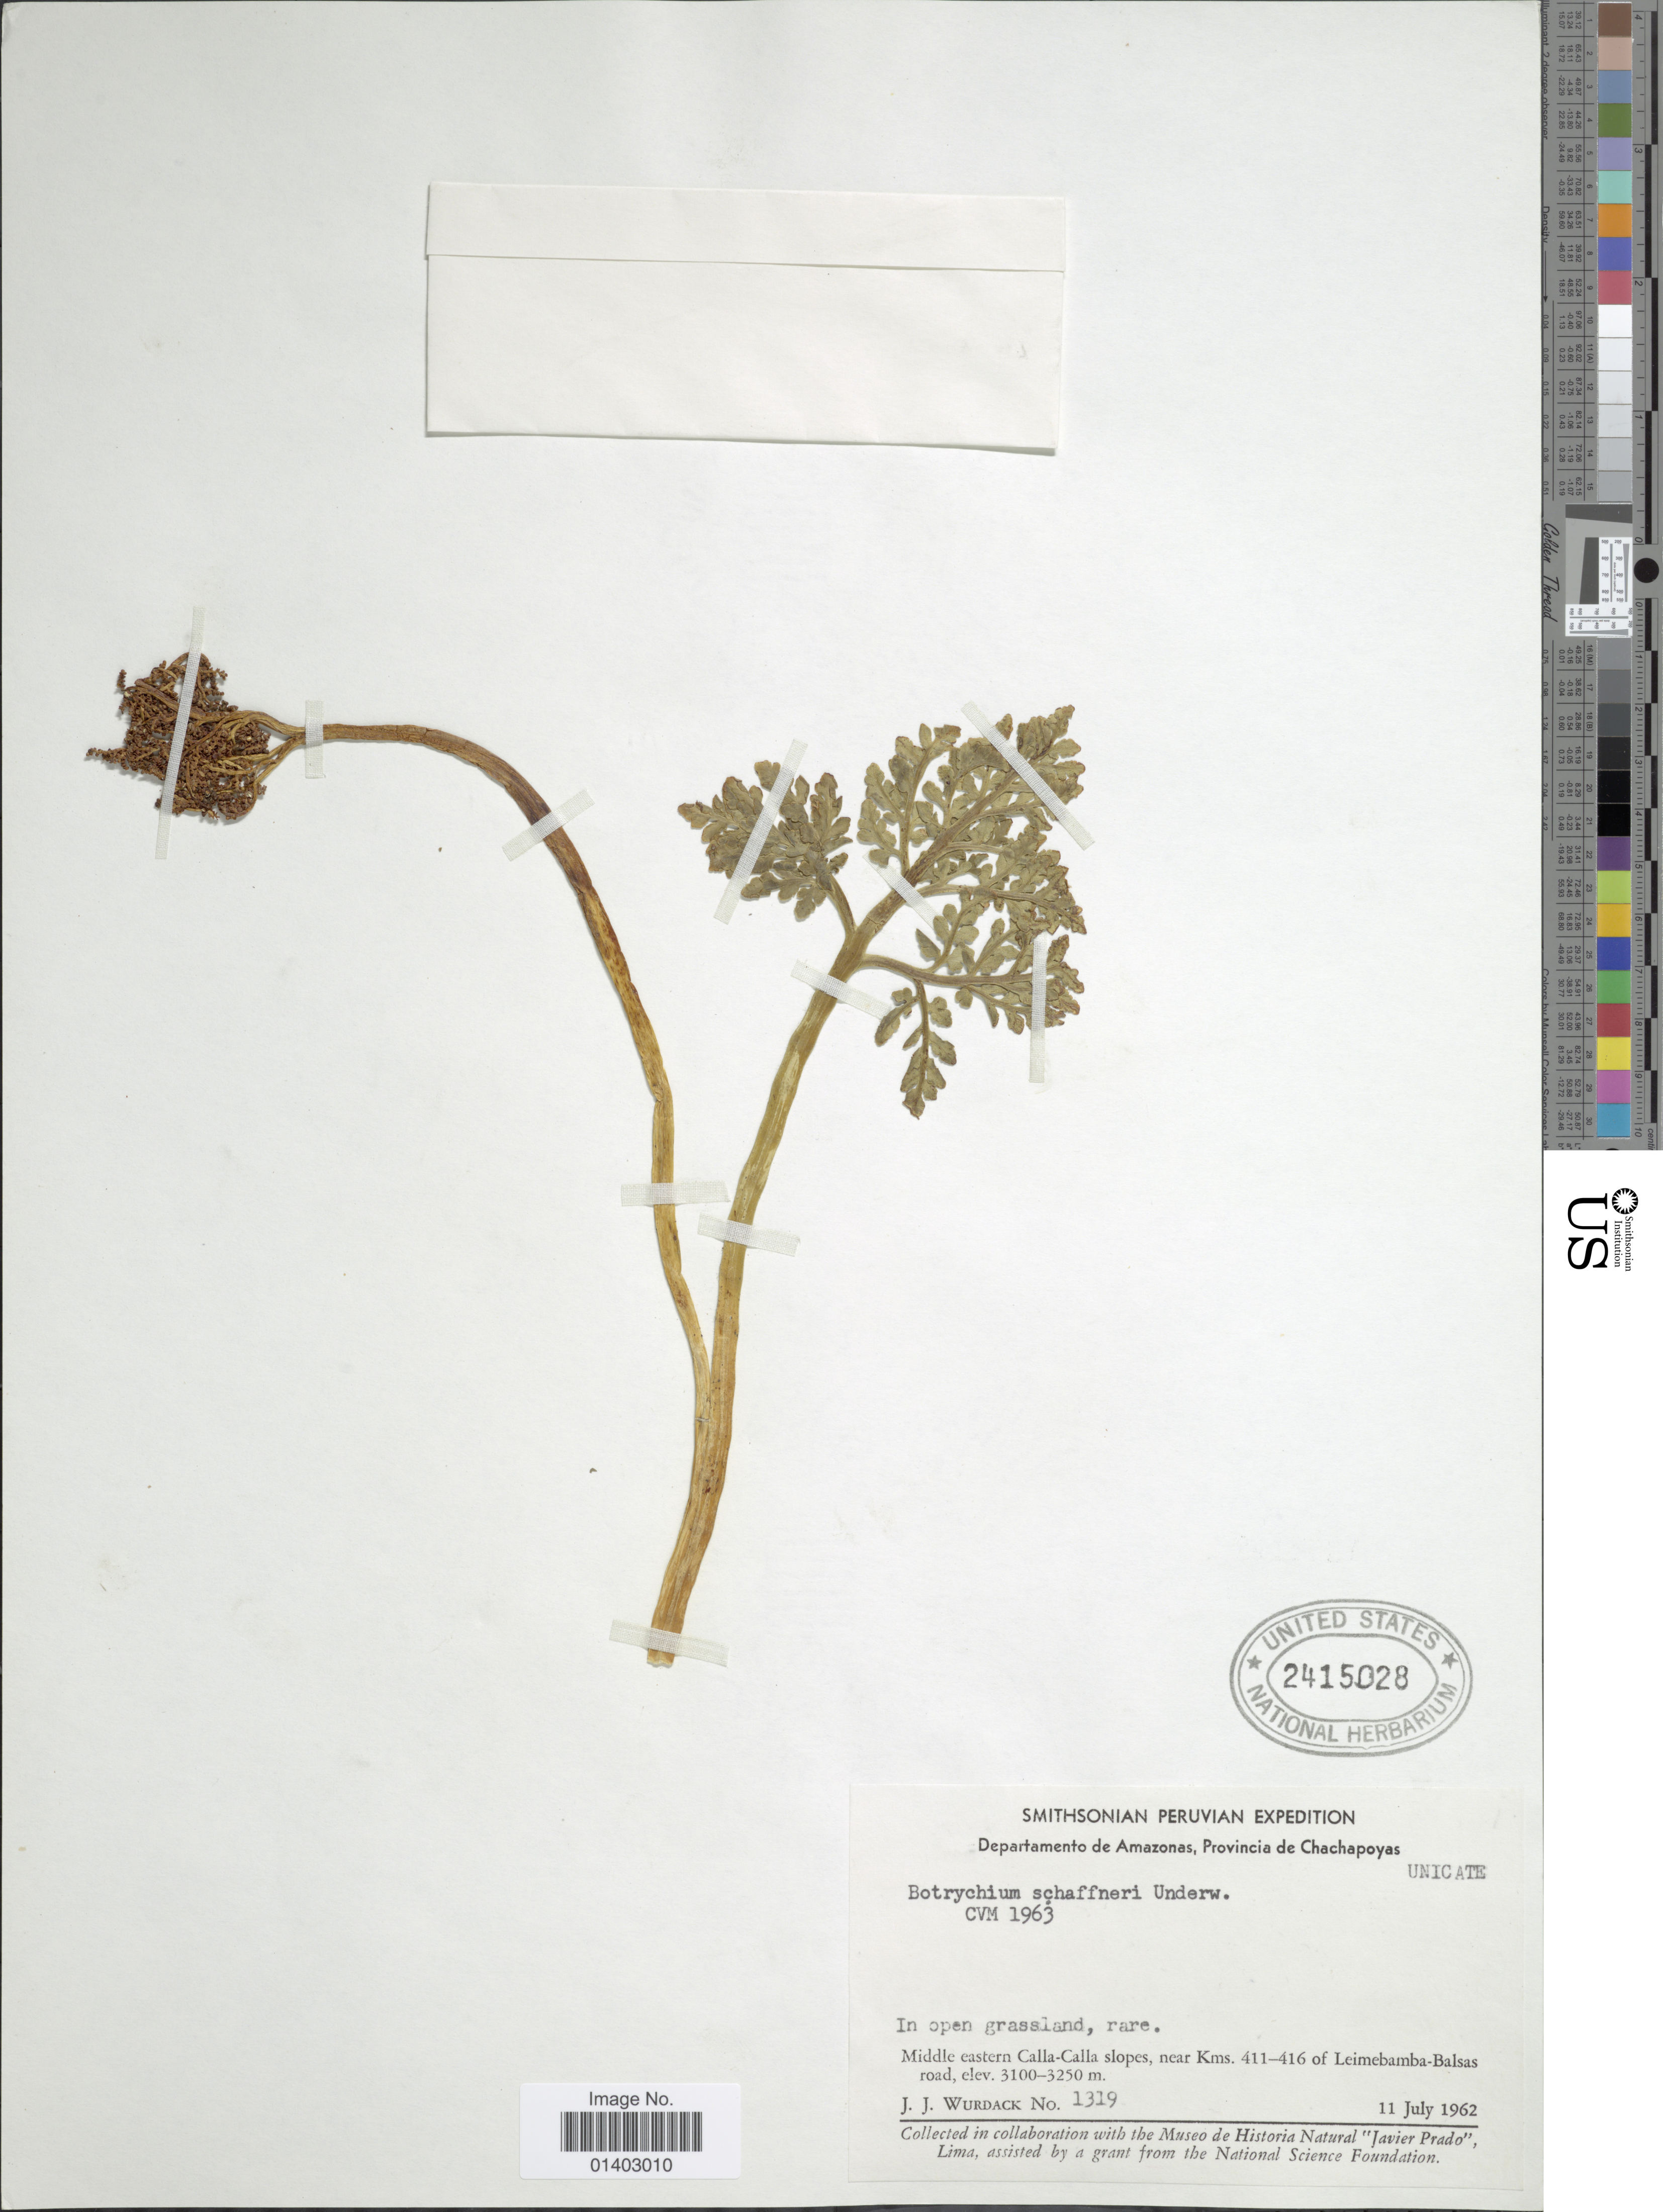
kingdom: Plantae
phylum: Tracheophyta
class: Polypodiopsida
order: Ophioglossales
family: Ophioglossaceae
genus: Botrychium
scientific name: Botrychium schaffneri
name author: Underw.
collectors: J. J. Wurdack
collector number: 1319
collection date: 1962-07-11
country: Peru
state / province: Amazonas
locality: Provincia de Chachapoyas, Middle eastern Calla-Calla slopes, near Kms 411-416 of Leimebamba-Balsas road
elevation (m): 3100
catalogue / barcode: US 2415028